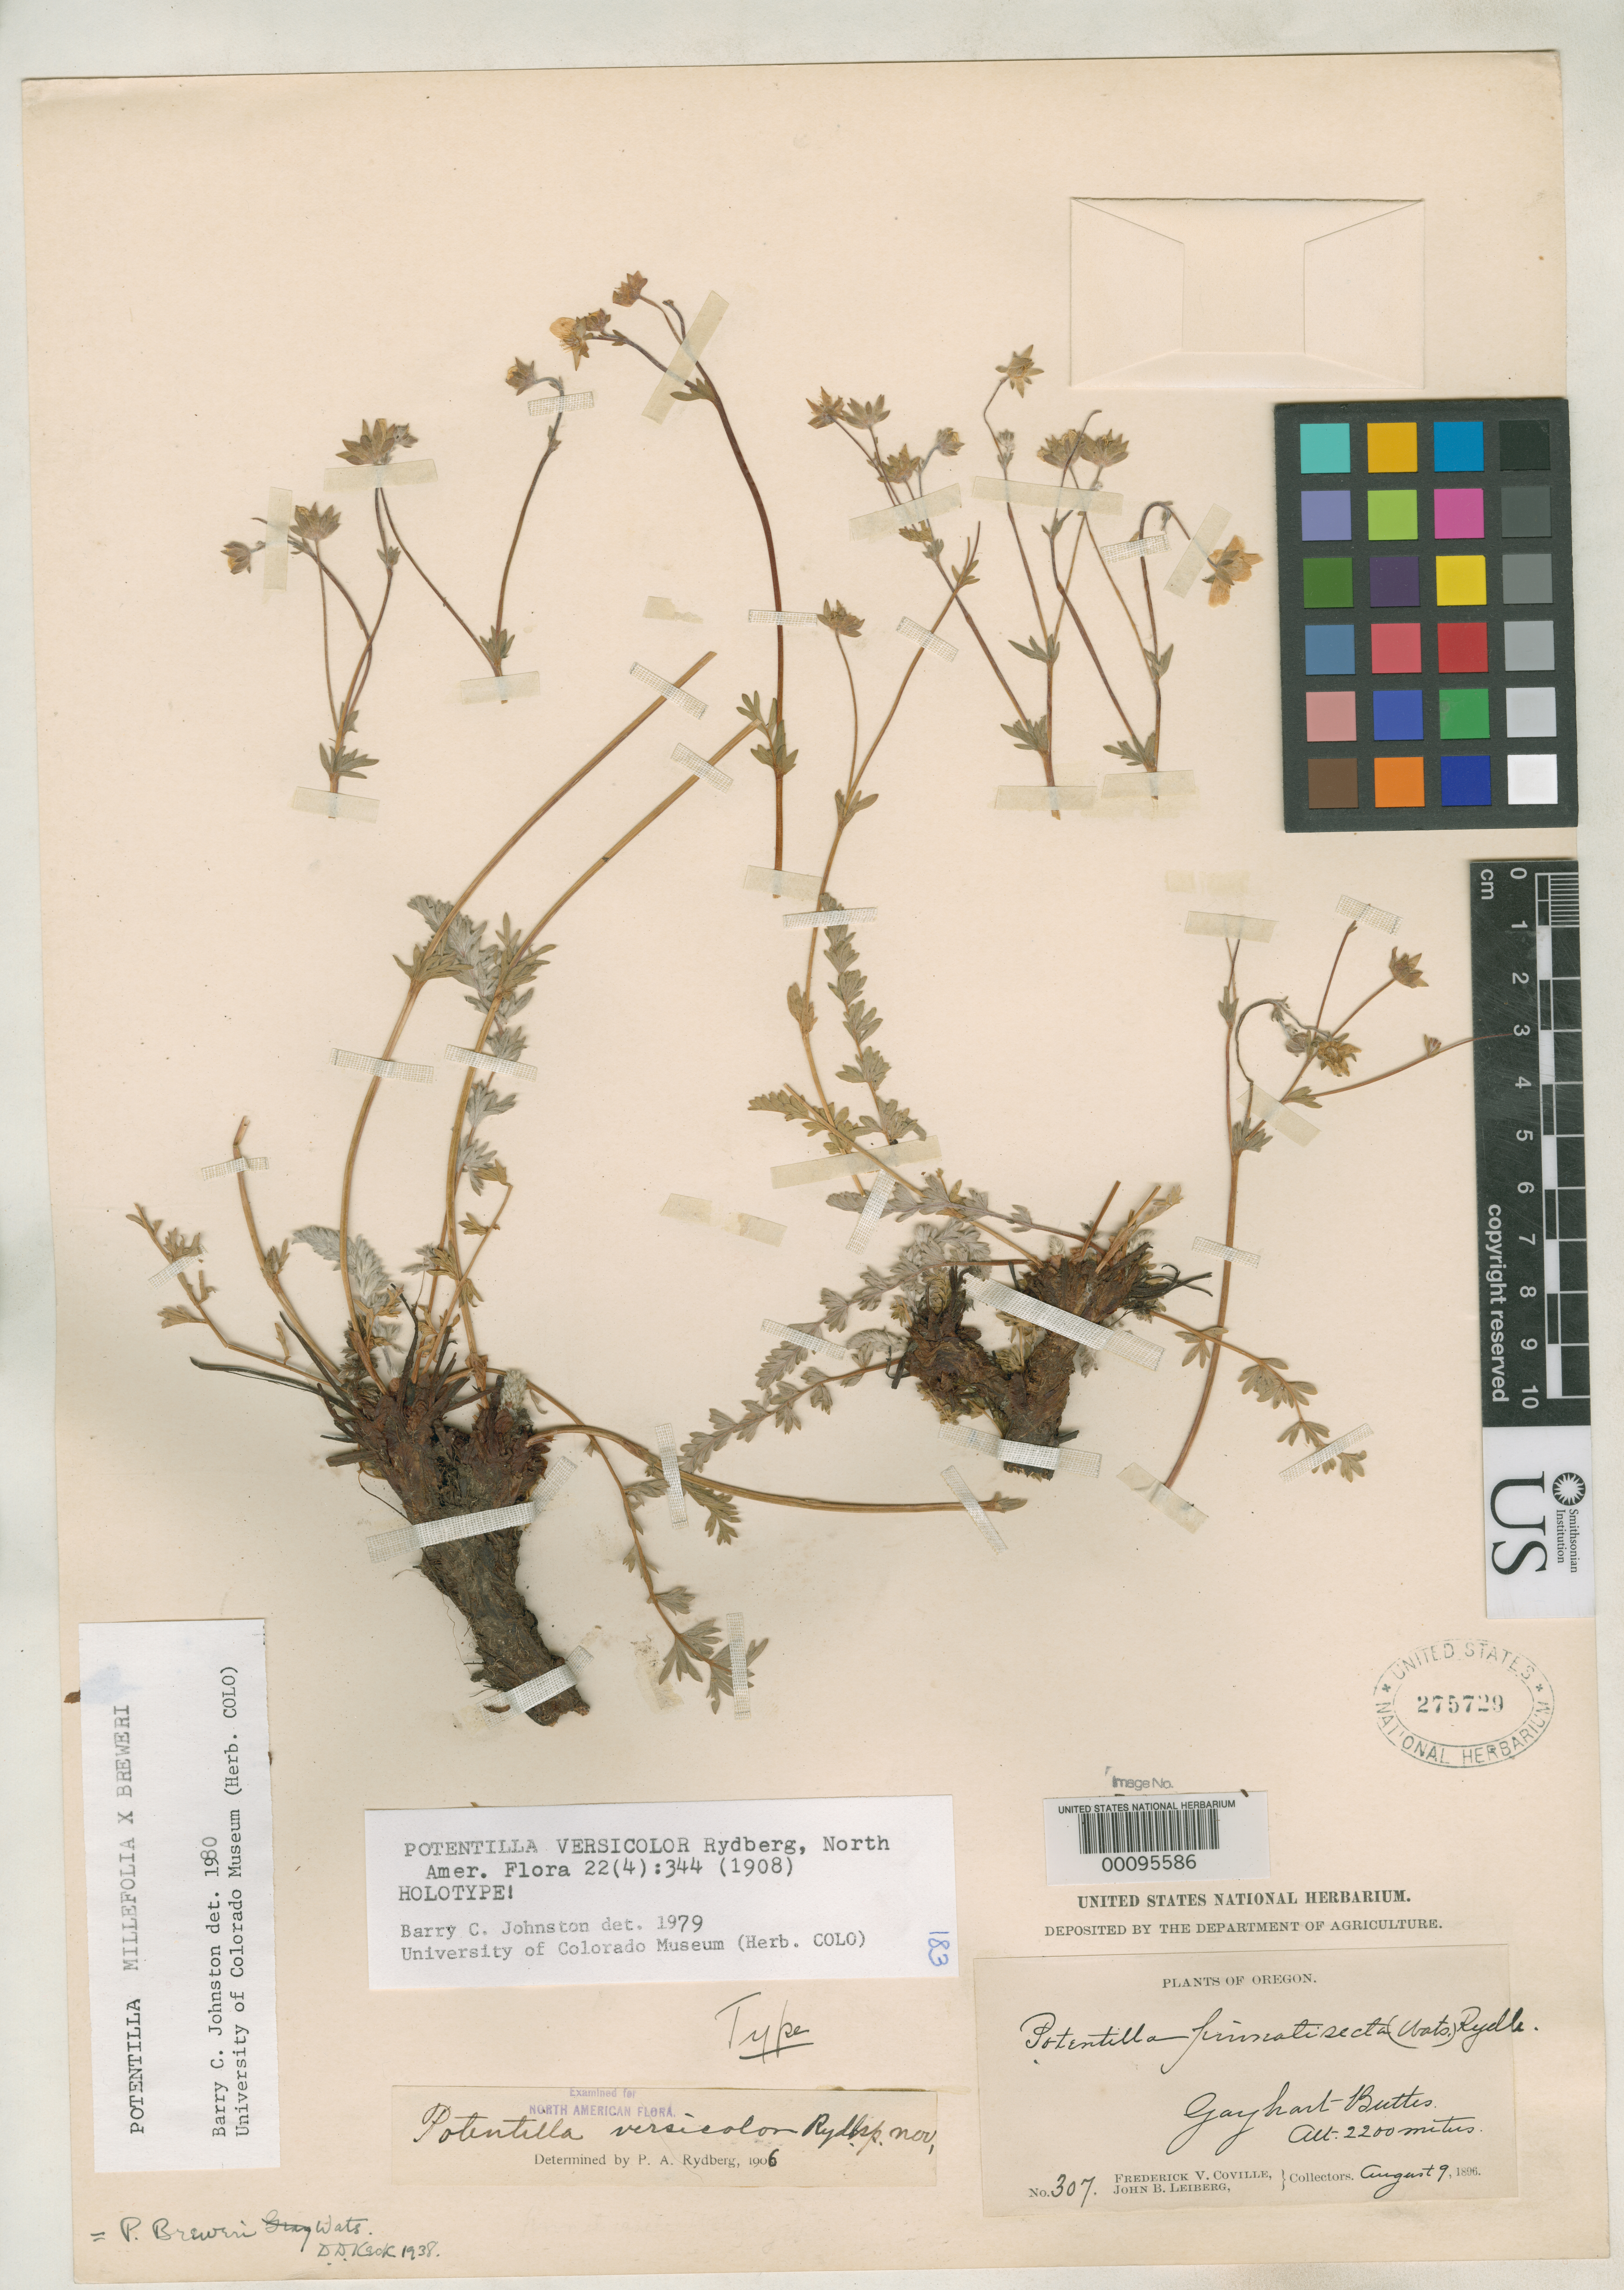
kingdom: Plantae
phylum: Tracheophyta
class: Magnoliopsida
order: Rosales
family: Rosaceae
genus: Potentilla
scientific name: Potentilla versicolor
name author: Rydb.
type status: Holotype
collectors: F. V. Coville & J. Leiberg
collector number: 307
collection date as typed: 09 Aug 1896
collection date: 1896-08-09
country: United States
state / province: Oregon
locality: Grayhart Buttes.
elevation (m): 2200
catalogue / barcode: US 275729